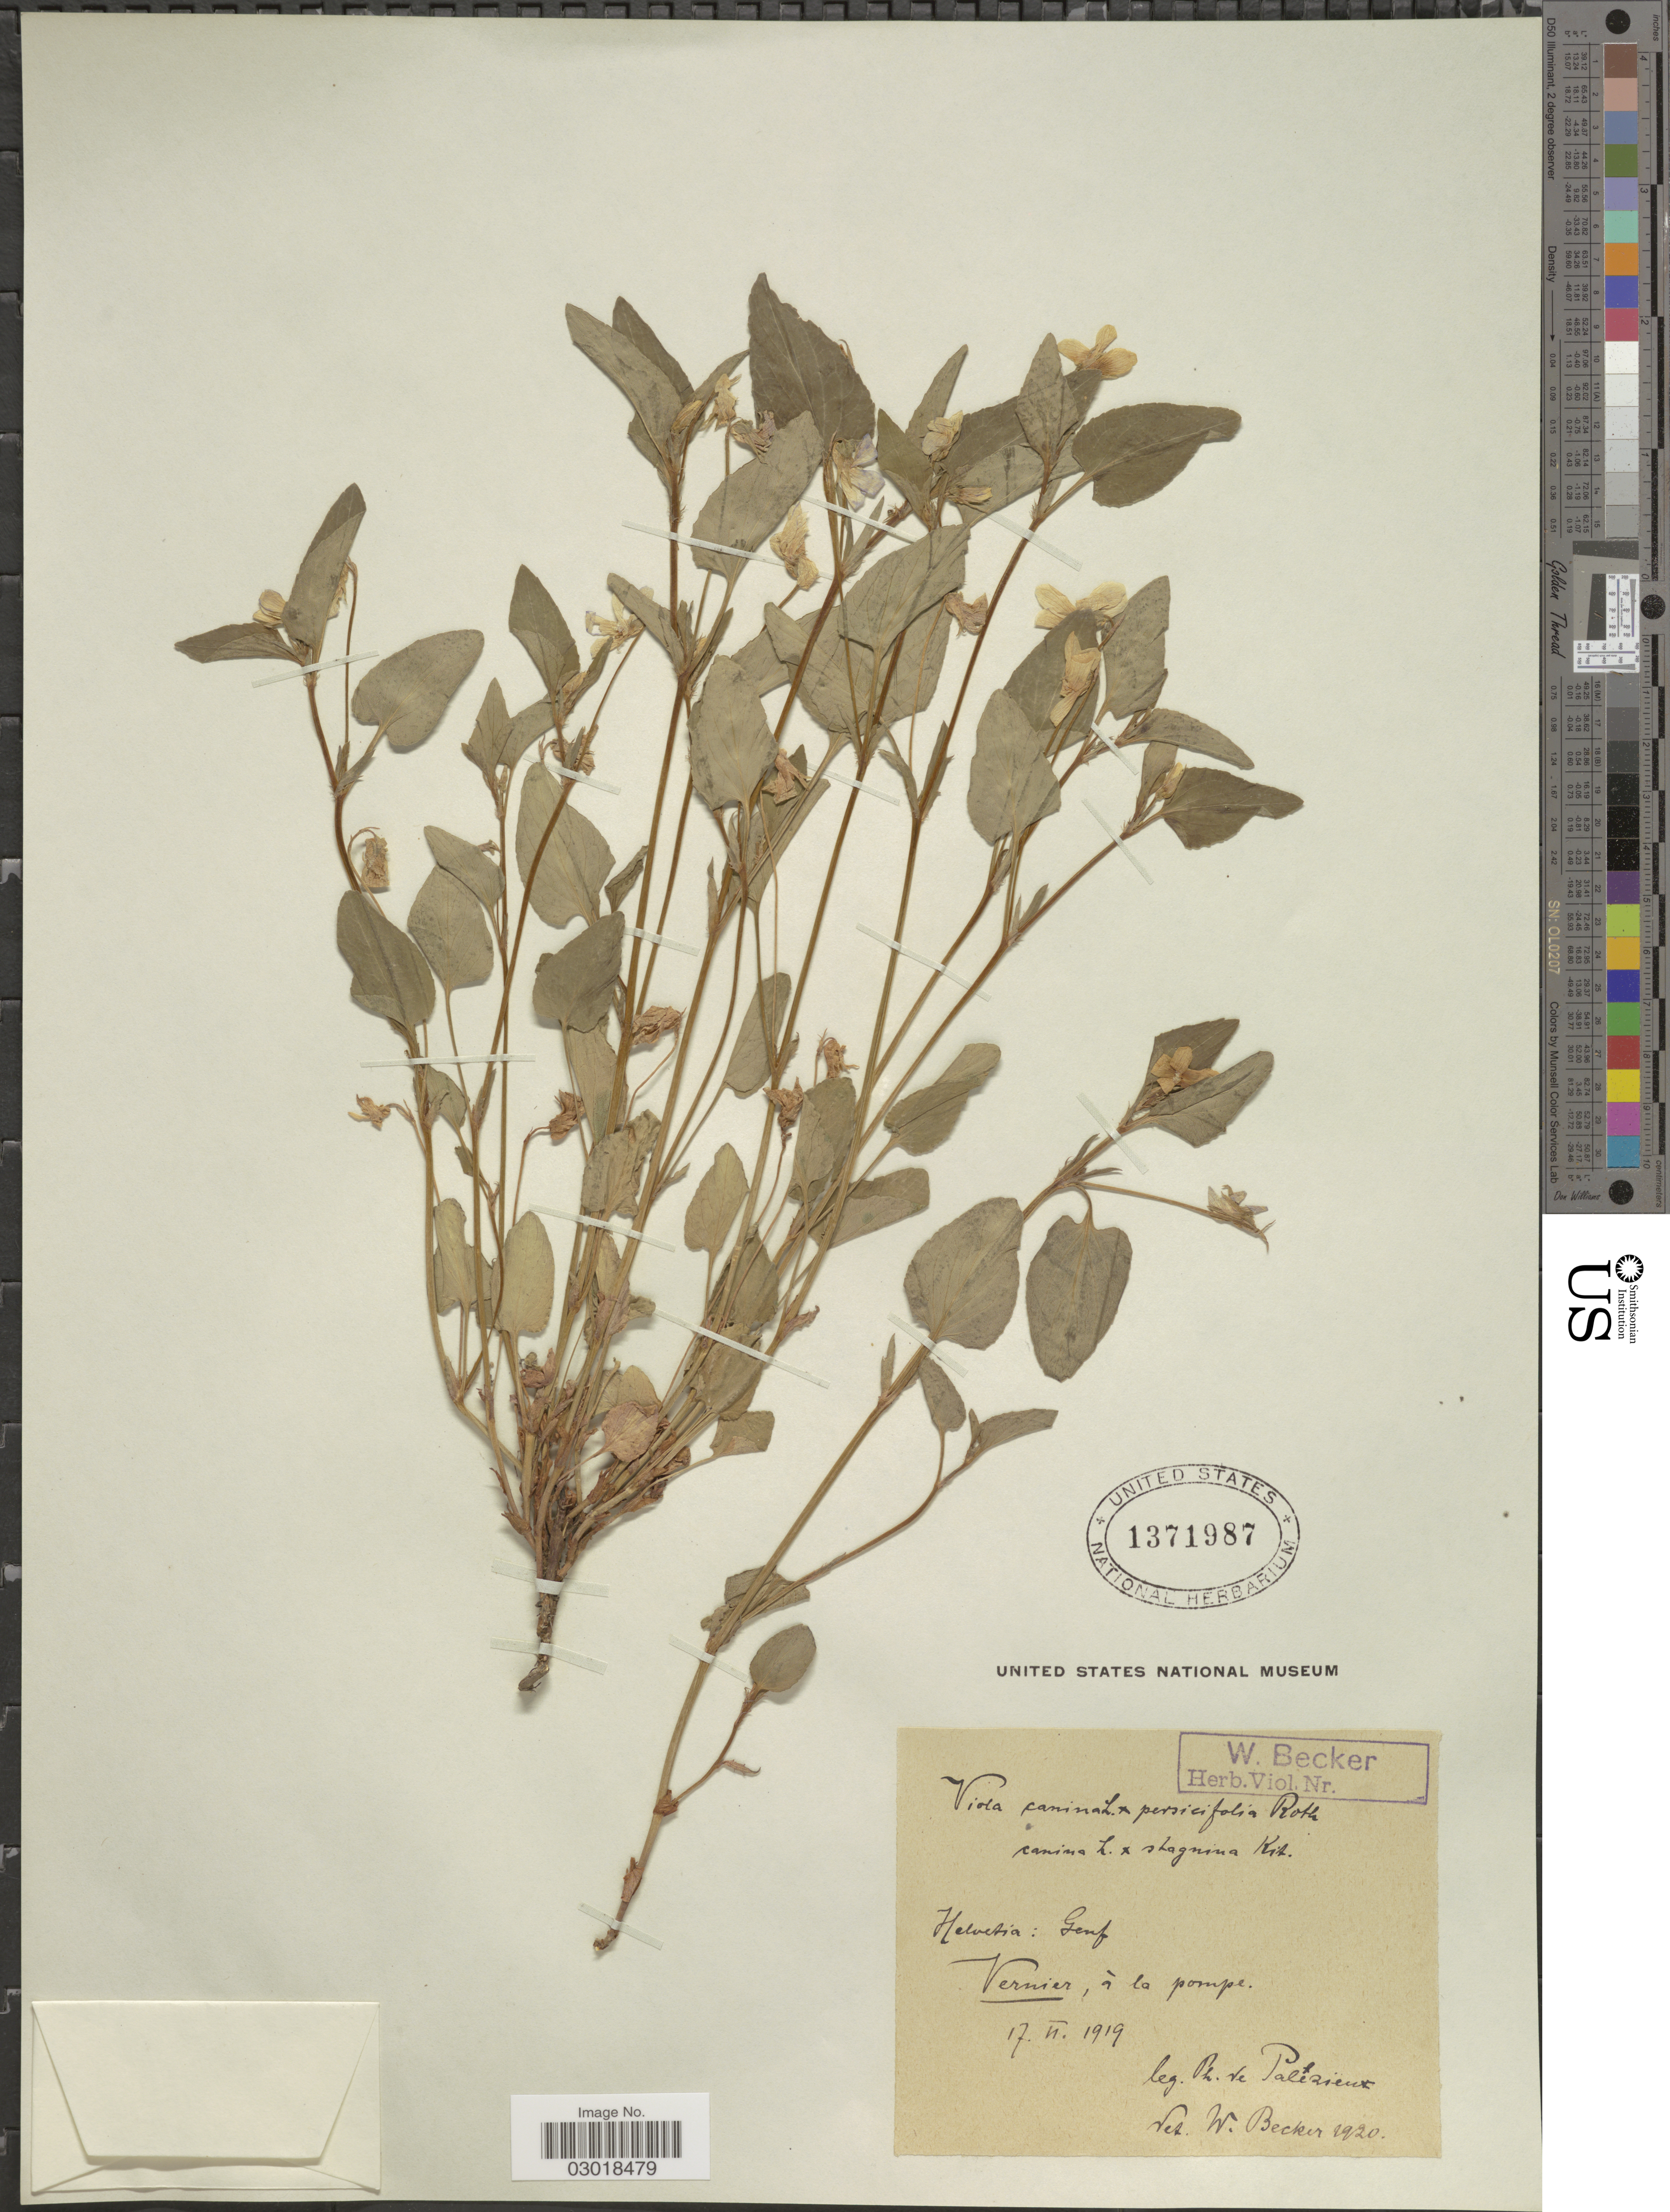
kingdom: Plantae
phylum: Tracheophyta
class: Magnoliopsida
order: Malpighiales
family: Violaceae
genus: Viola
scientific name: Viola canina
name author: L.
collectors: P. Palézieux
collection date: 1919-06-17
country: Switzerland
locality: Helvetia: Genf.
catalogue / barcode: US 1371987